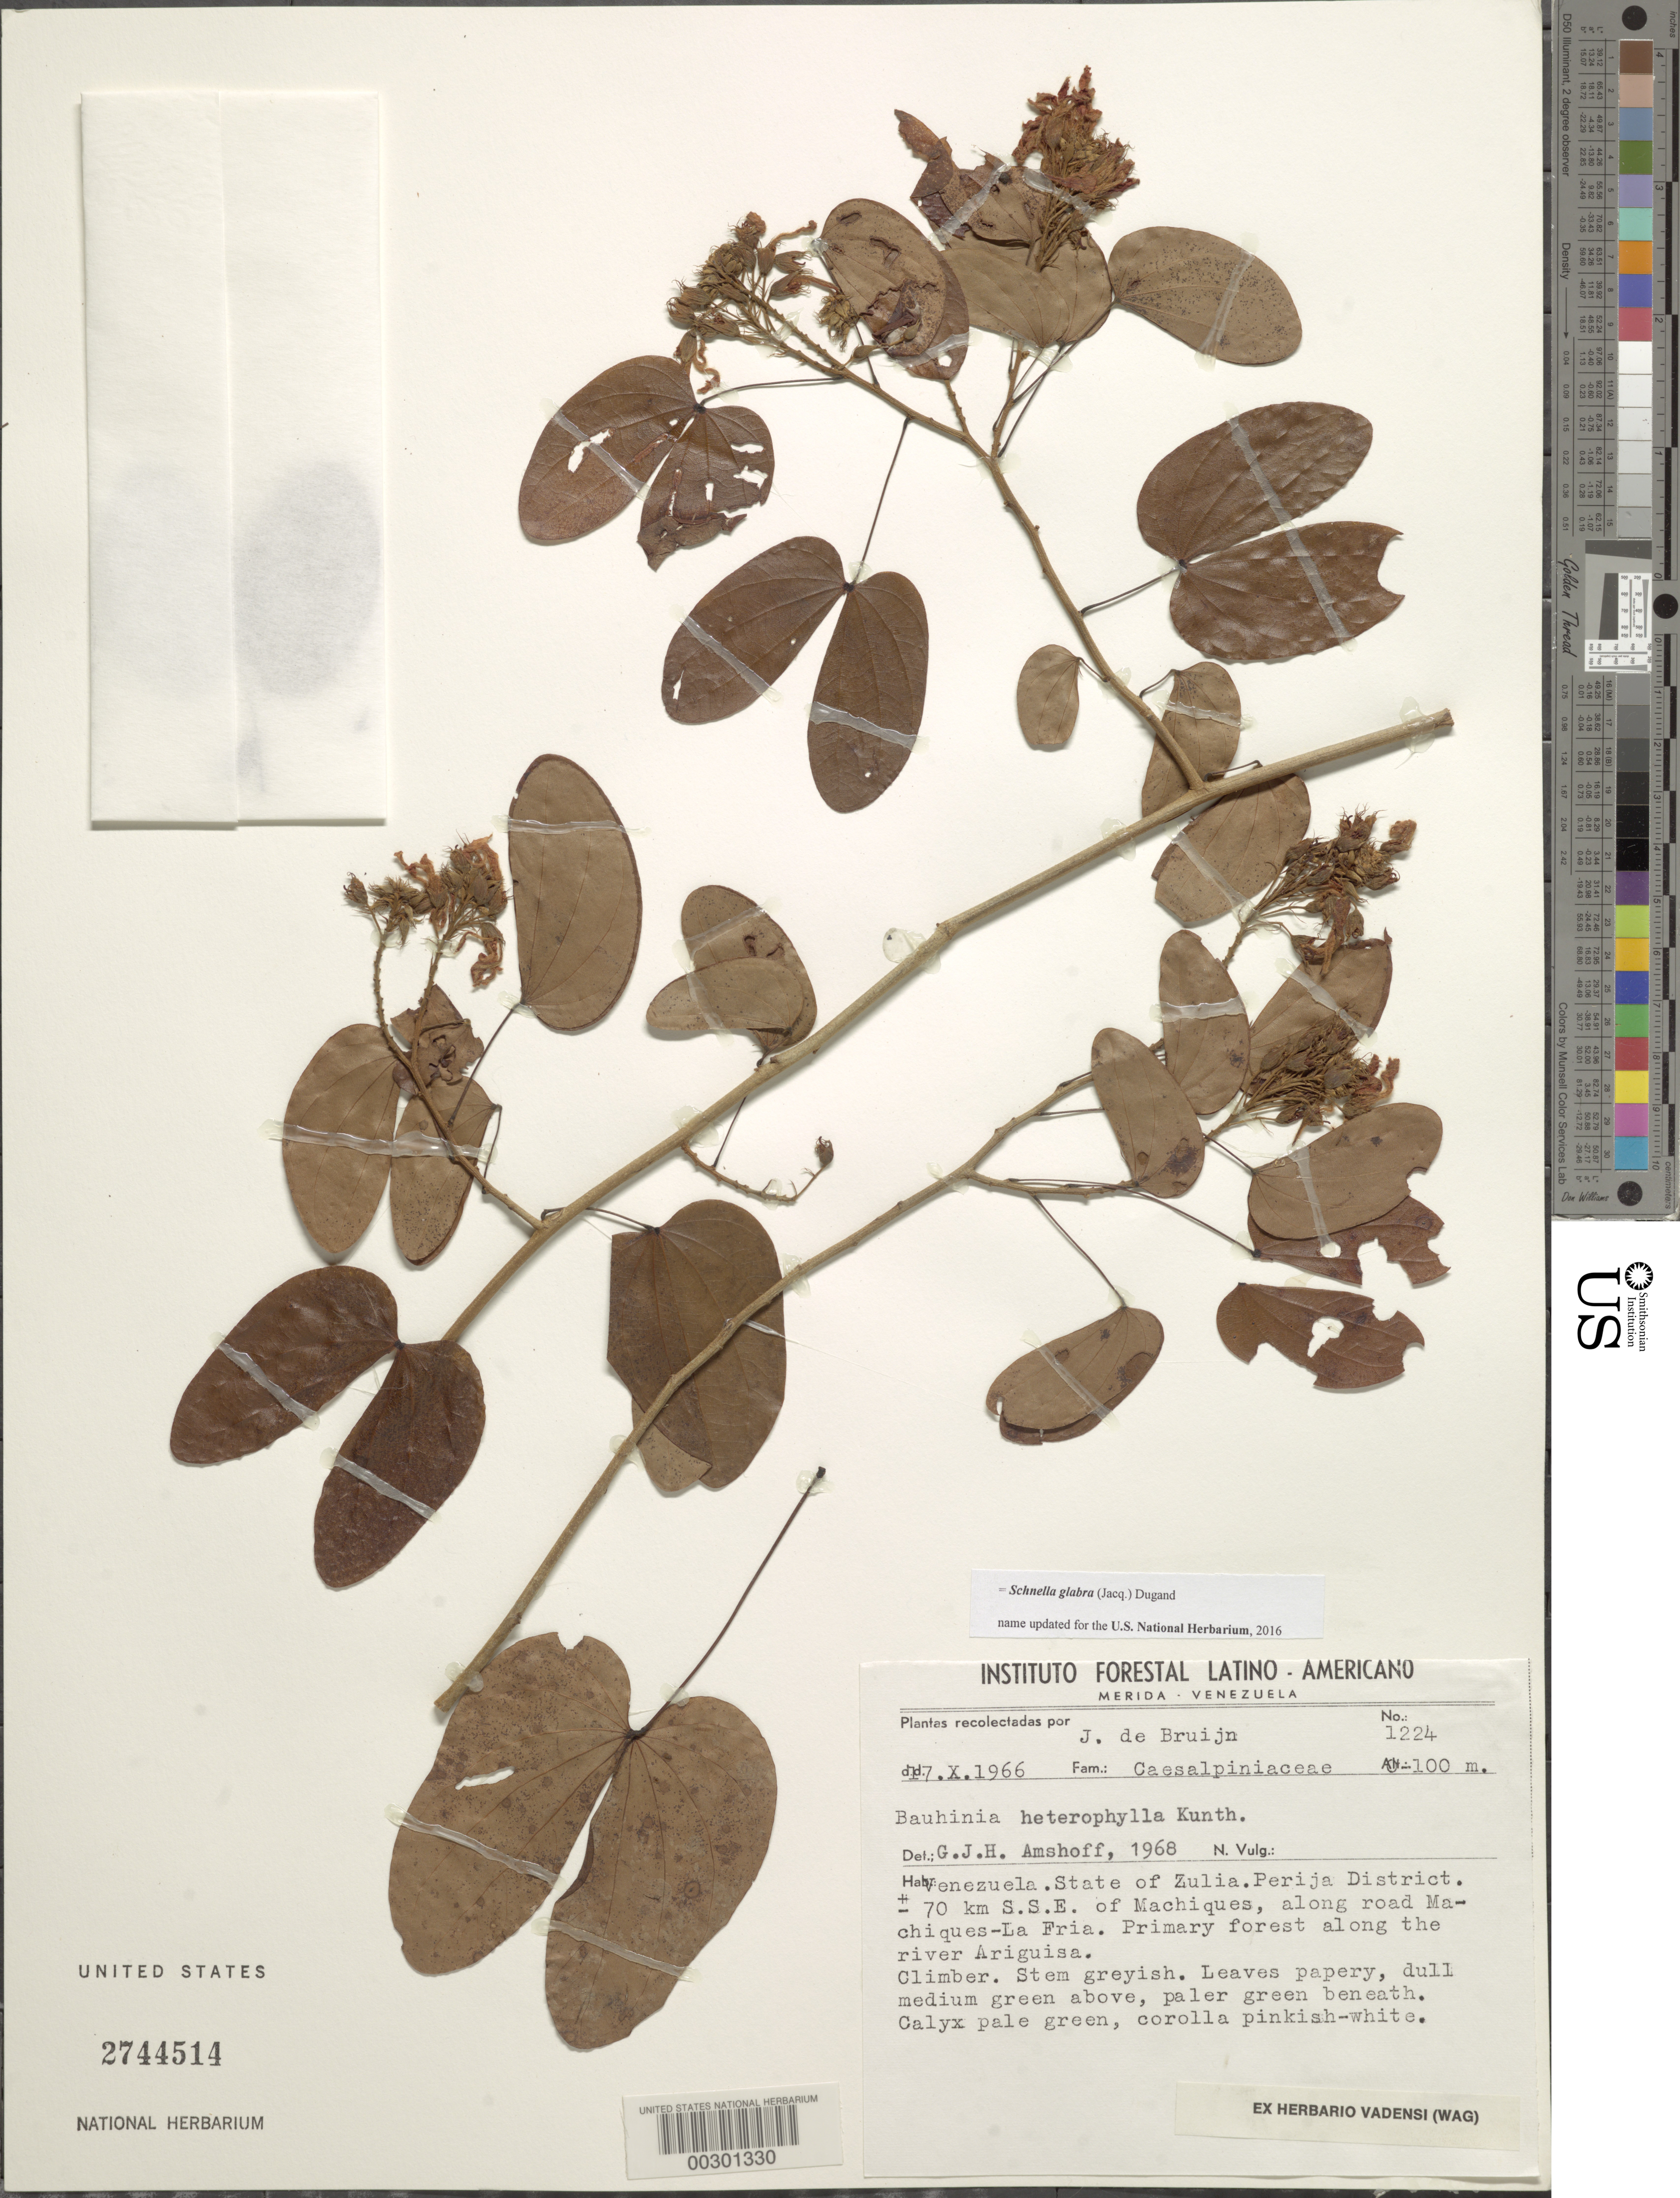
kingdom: Plantae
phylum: Tracheophyta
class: Magnoliopsida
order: Fabales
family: Fabaceae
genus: Schnella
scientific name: Schnella glabra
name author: (Jacq.) Dugand G.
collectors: J. Bruijn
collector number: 1224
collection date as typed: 17 Oct 1966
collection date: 1966-10-17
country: Venezuela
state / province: Zulia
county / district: Machiques de Perijá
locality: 70 km sse of machiques, along road machiques-la fria, along the river ariguisa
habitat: Primary forest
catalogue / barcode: US 2744514